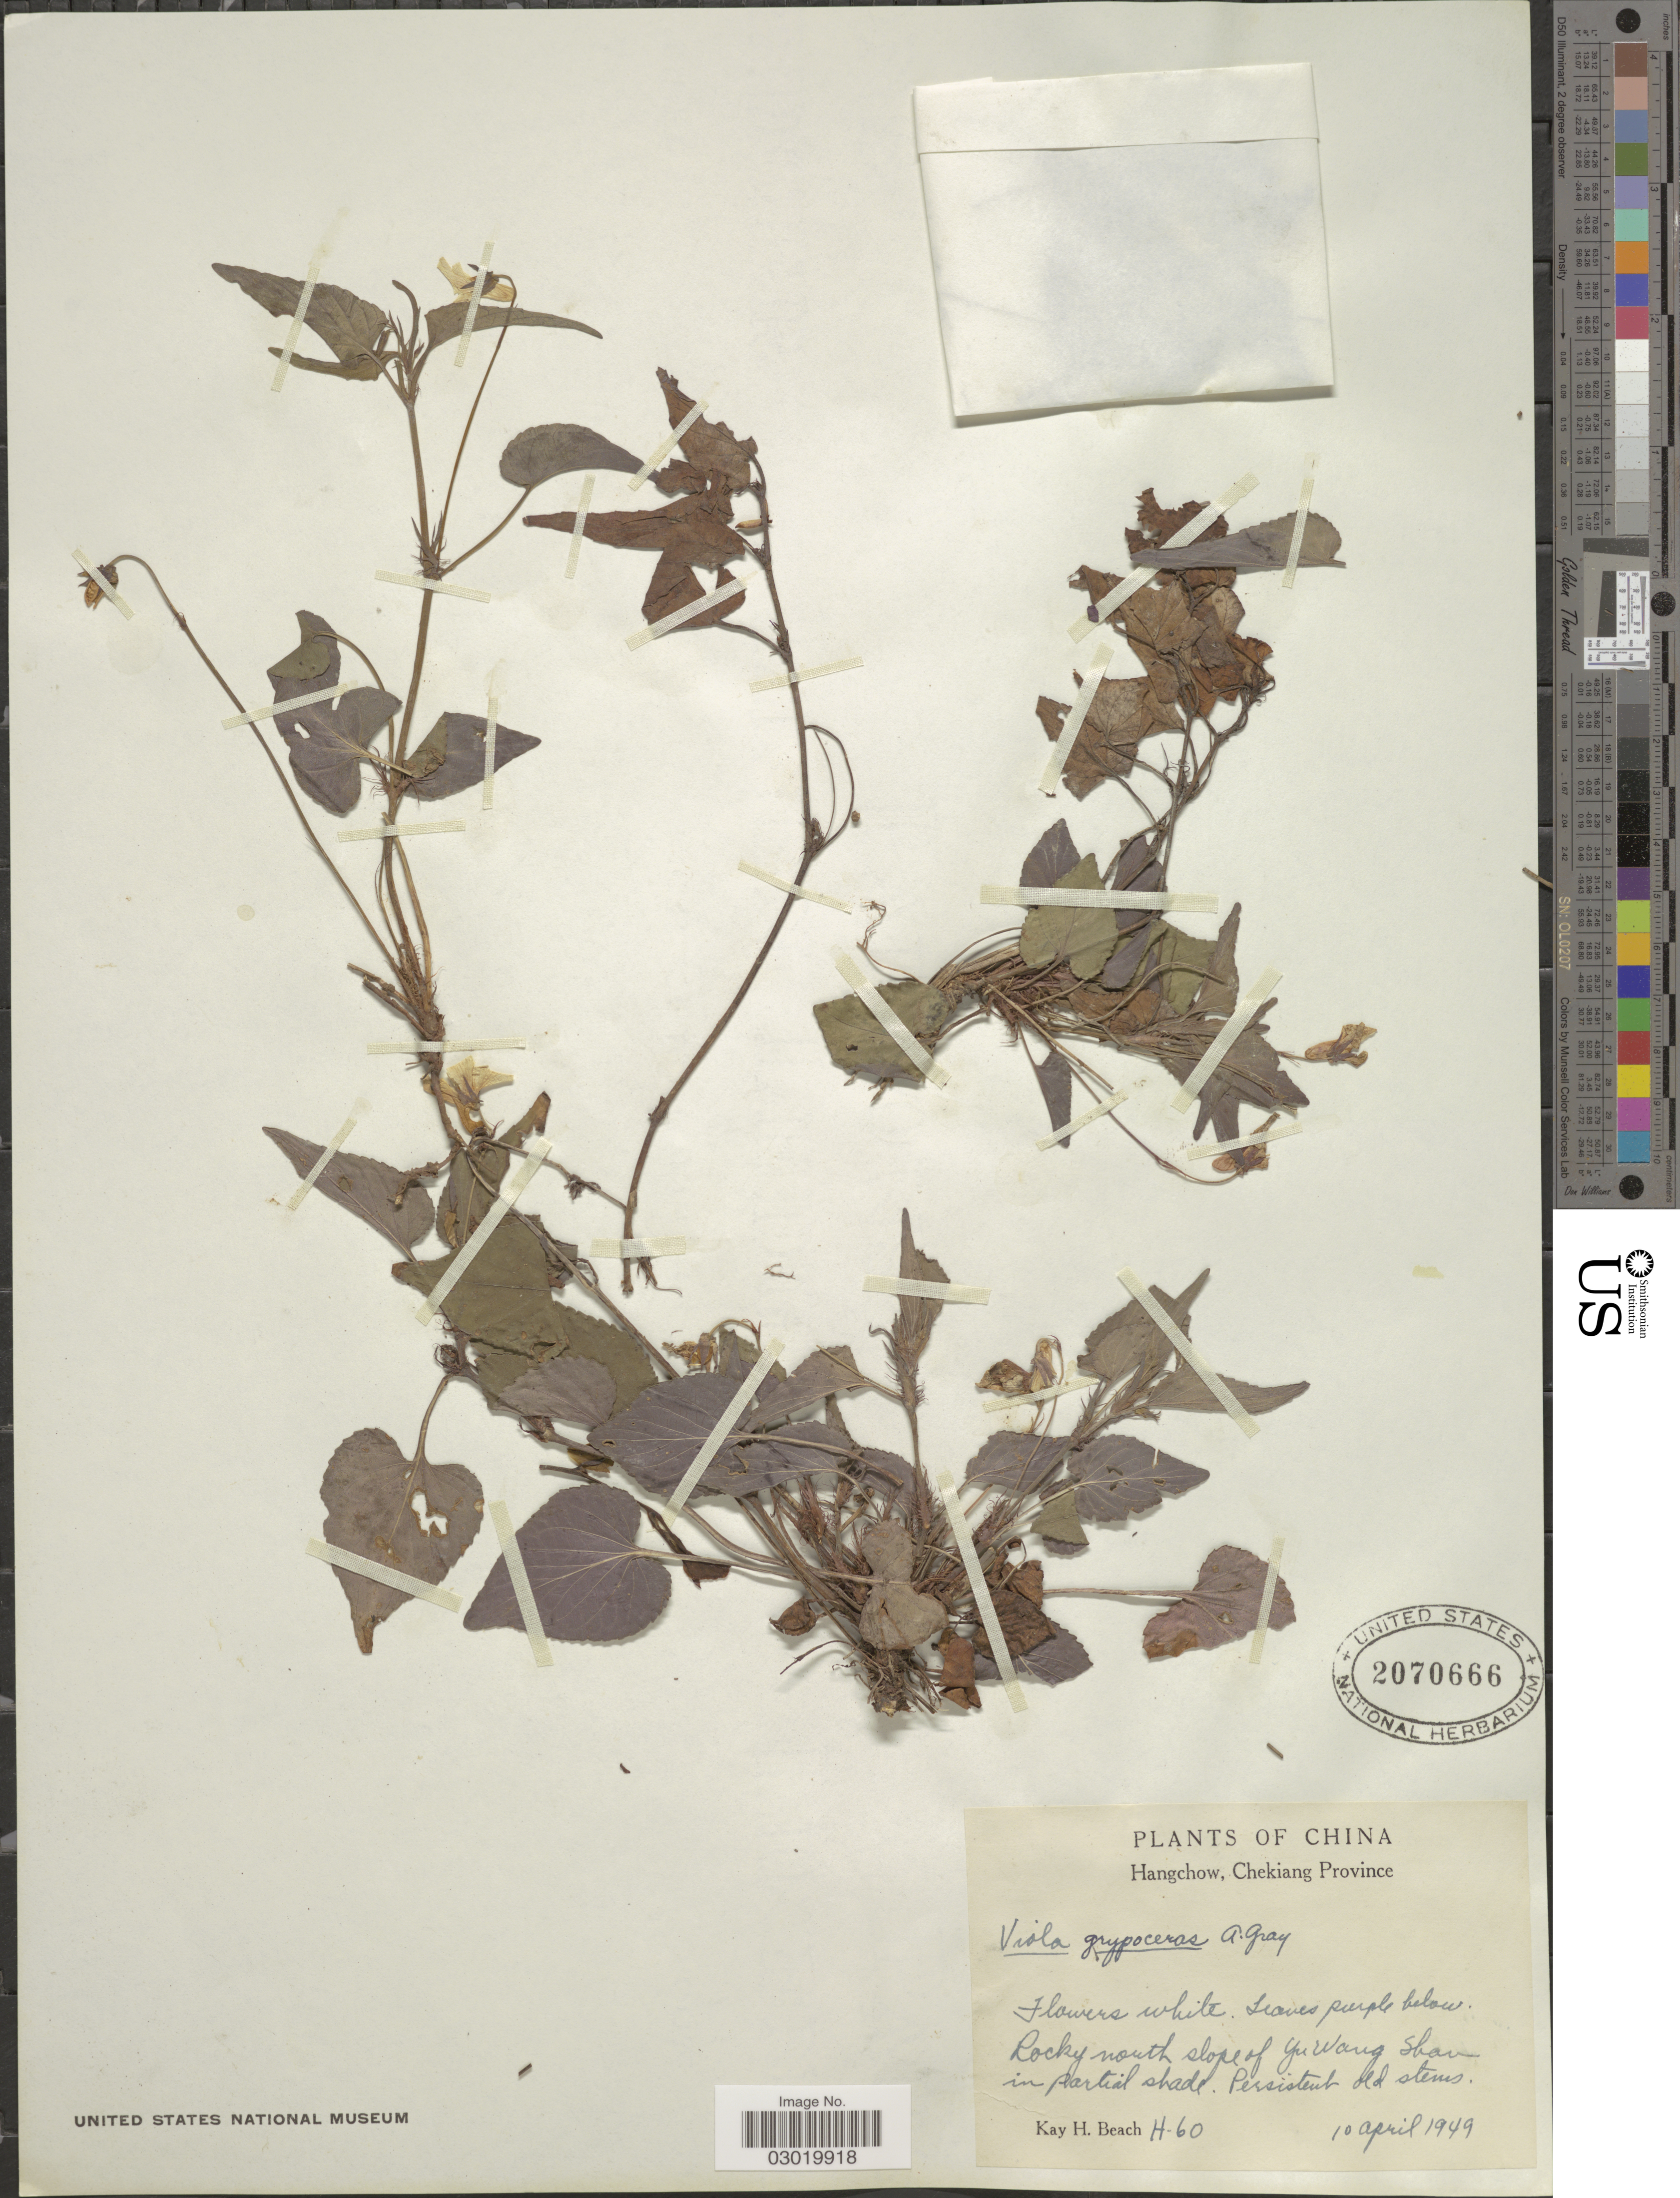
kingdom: Plantae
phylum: Tracheophyta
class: Magnoliopsida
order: Malpighiales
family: Violaceae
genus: Viola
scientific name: Viola grypoceras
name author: A. Gray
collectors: K. H. Beach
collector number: H60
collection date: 1949-04-10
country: China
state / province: Zhejiang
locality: Hangchow, Chekiang Province. Rocky north slope of Yu Wang Shan in partial shade.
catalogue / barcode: US 2070666